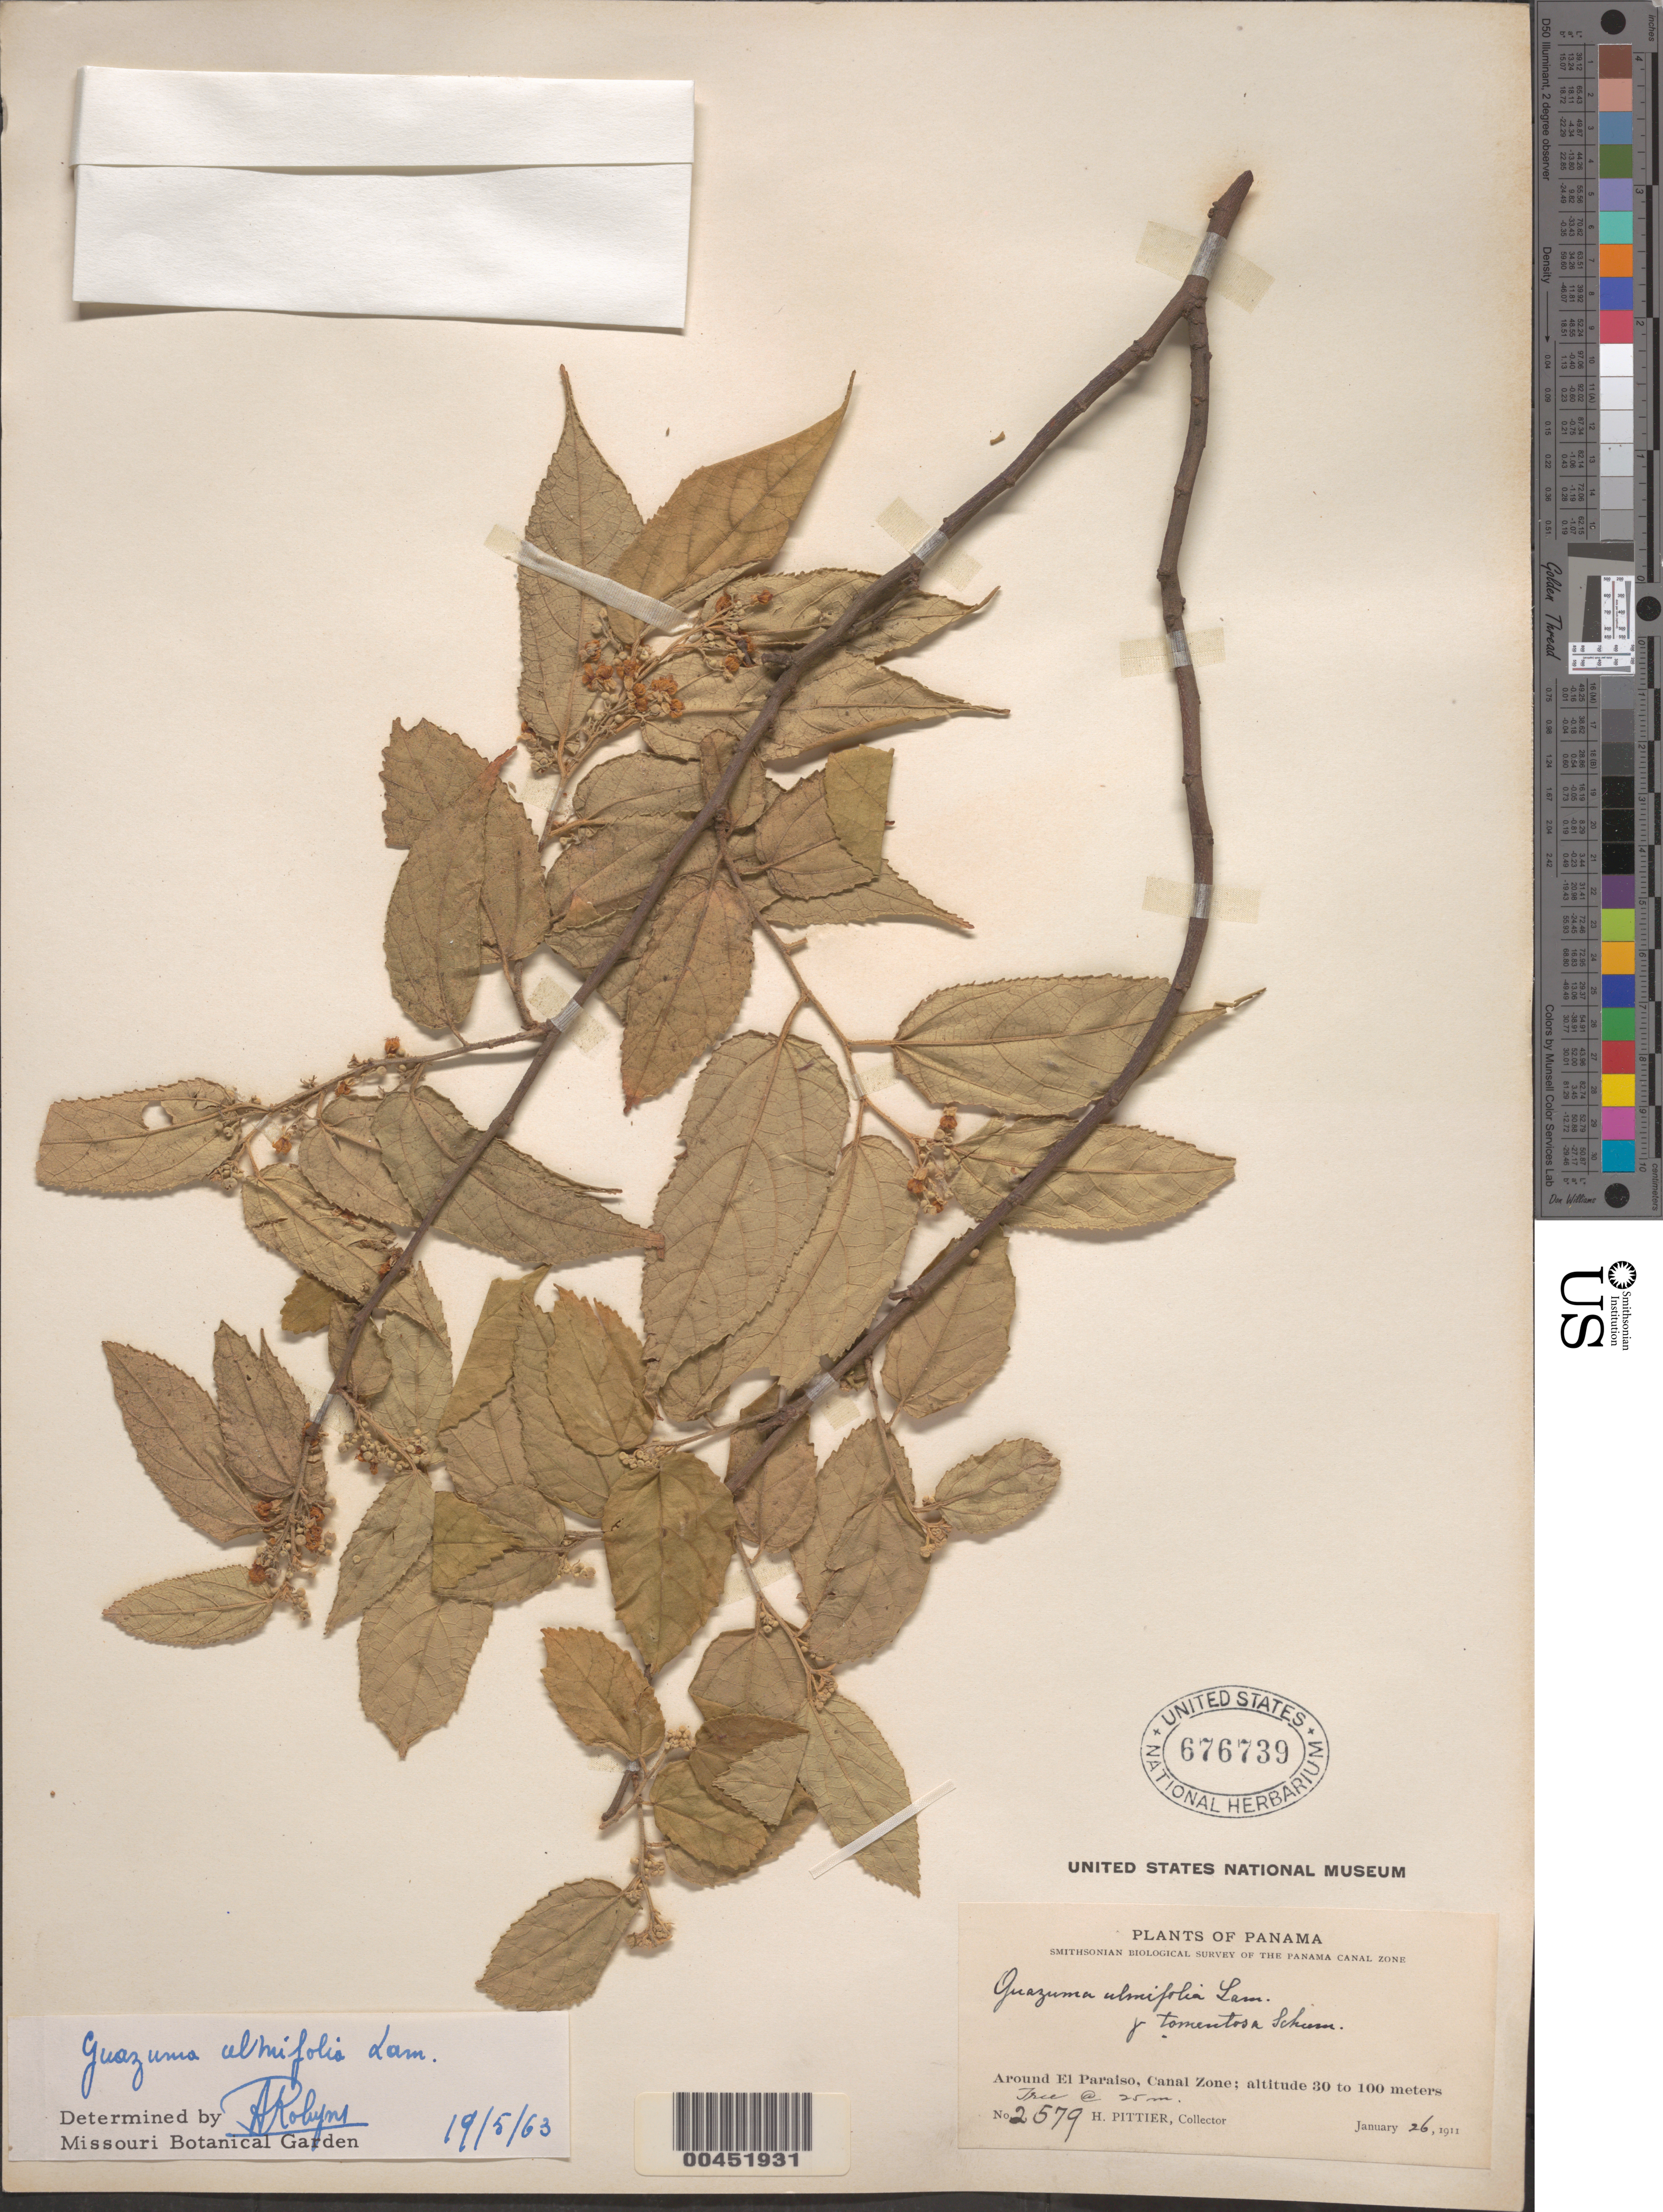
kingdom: Plantae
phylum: Tracheophyta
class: Magnoliopsida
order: Malvales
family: Malvaceae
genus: Guazuma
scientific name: Guazuma ulmifolia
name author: Lam.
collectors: H. F. Pittier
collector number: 2579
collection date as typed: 26 Jan 1911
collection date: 1911-01-26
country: Panama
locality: Around El Paraiso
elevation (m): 30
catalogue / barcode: US 676739